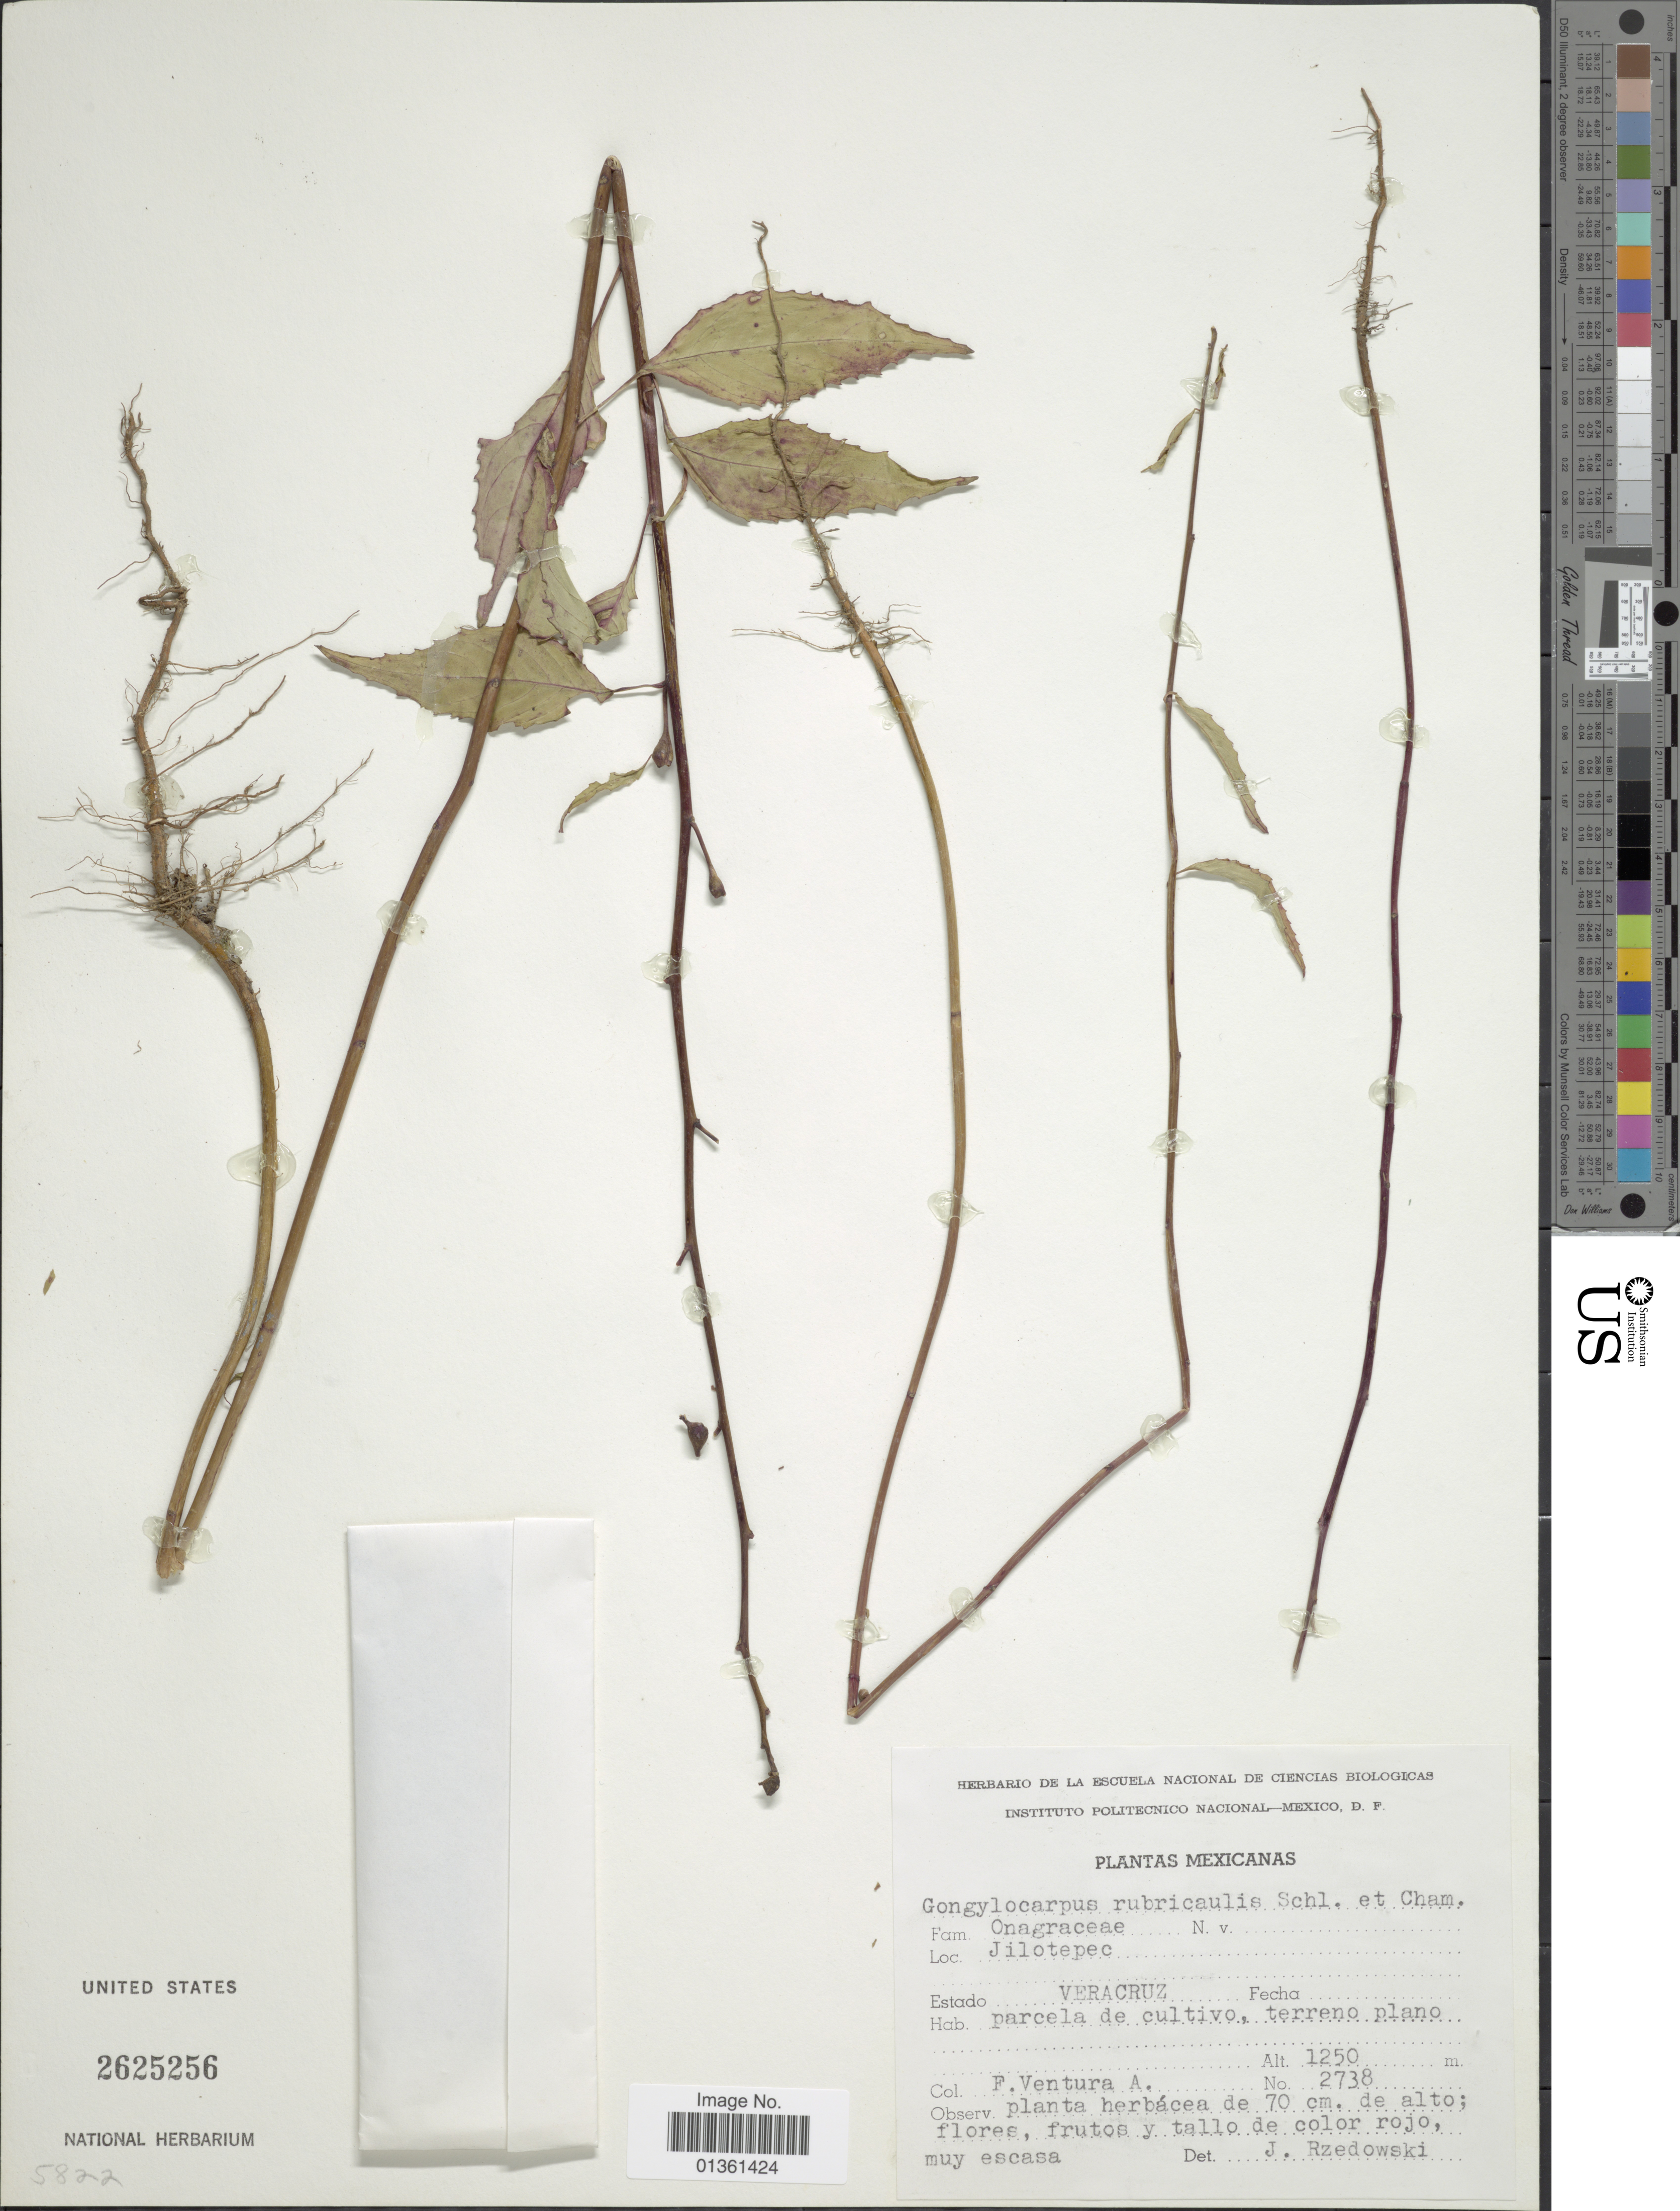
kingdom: Plantae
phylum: Tracheophyta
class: Magnoliopsida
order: Myrtales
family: Onagraceae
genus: Gongylocarpus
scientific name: Gongylocarpus rubricaulis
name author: Schltdl. & Cham.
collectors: F. Ventura A.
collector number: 2738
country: Mexico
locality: Jilotepec. Estado Veracruz.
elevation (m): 1250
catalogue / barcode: US 2625256